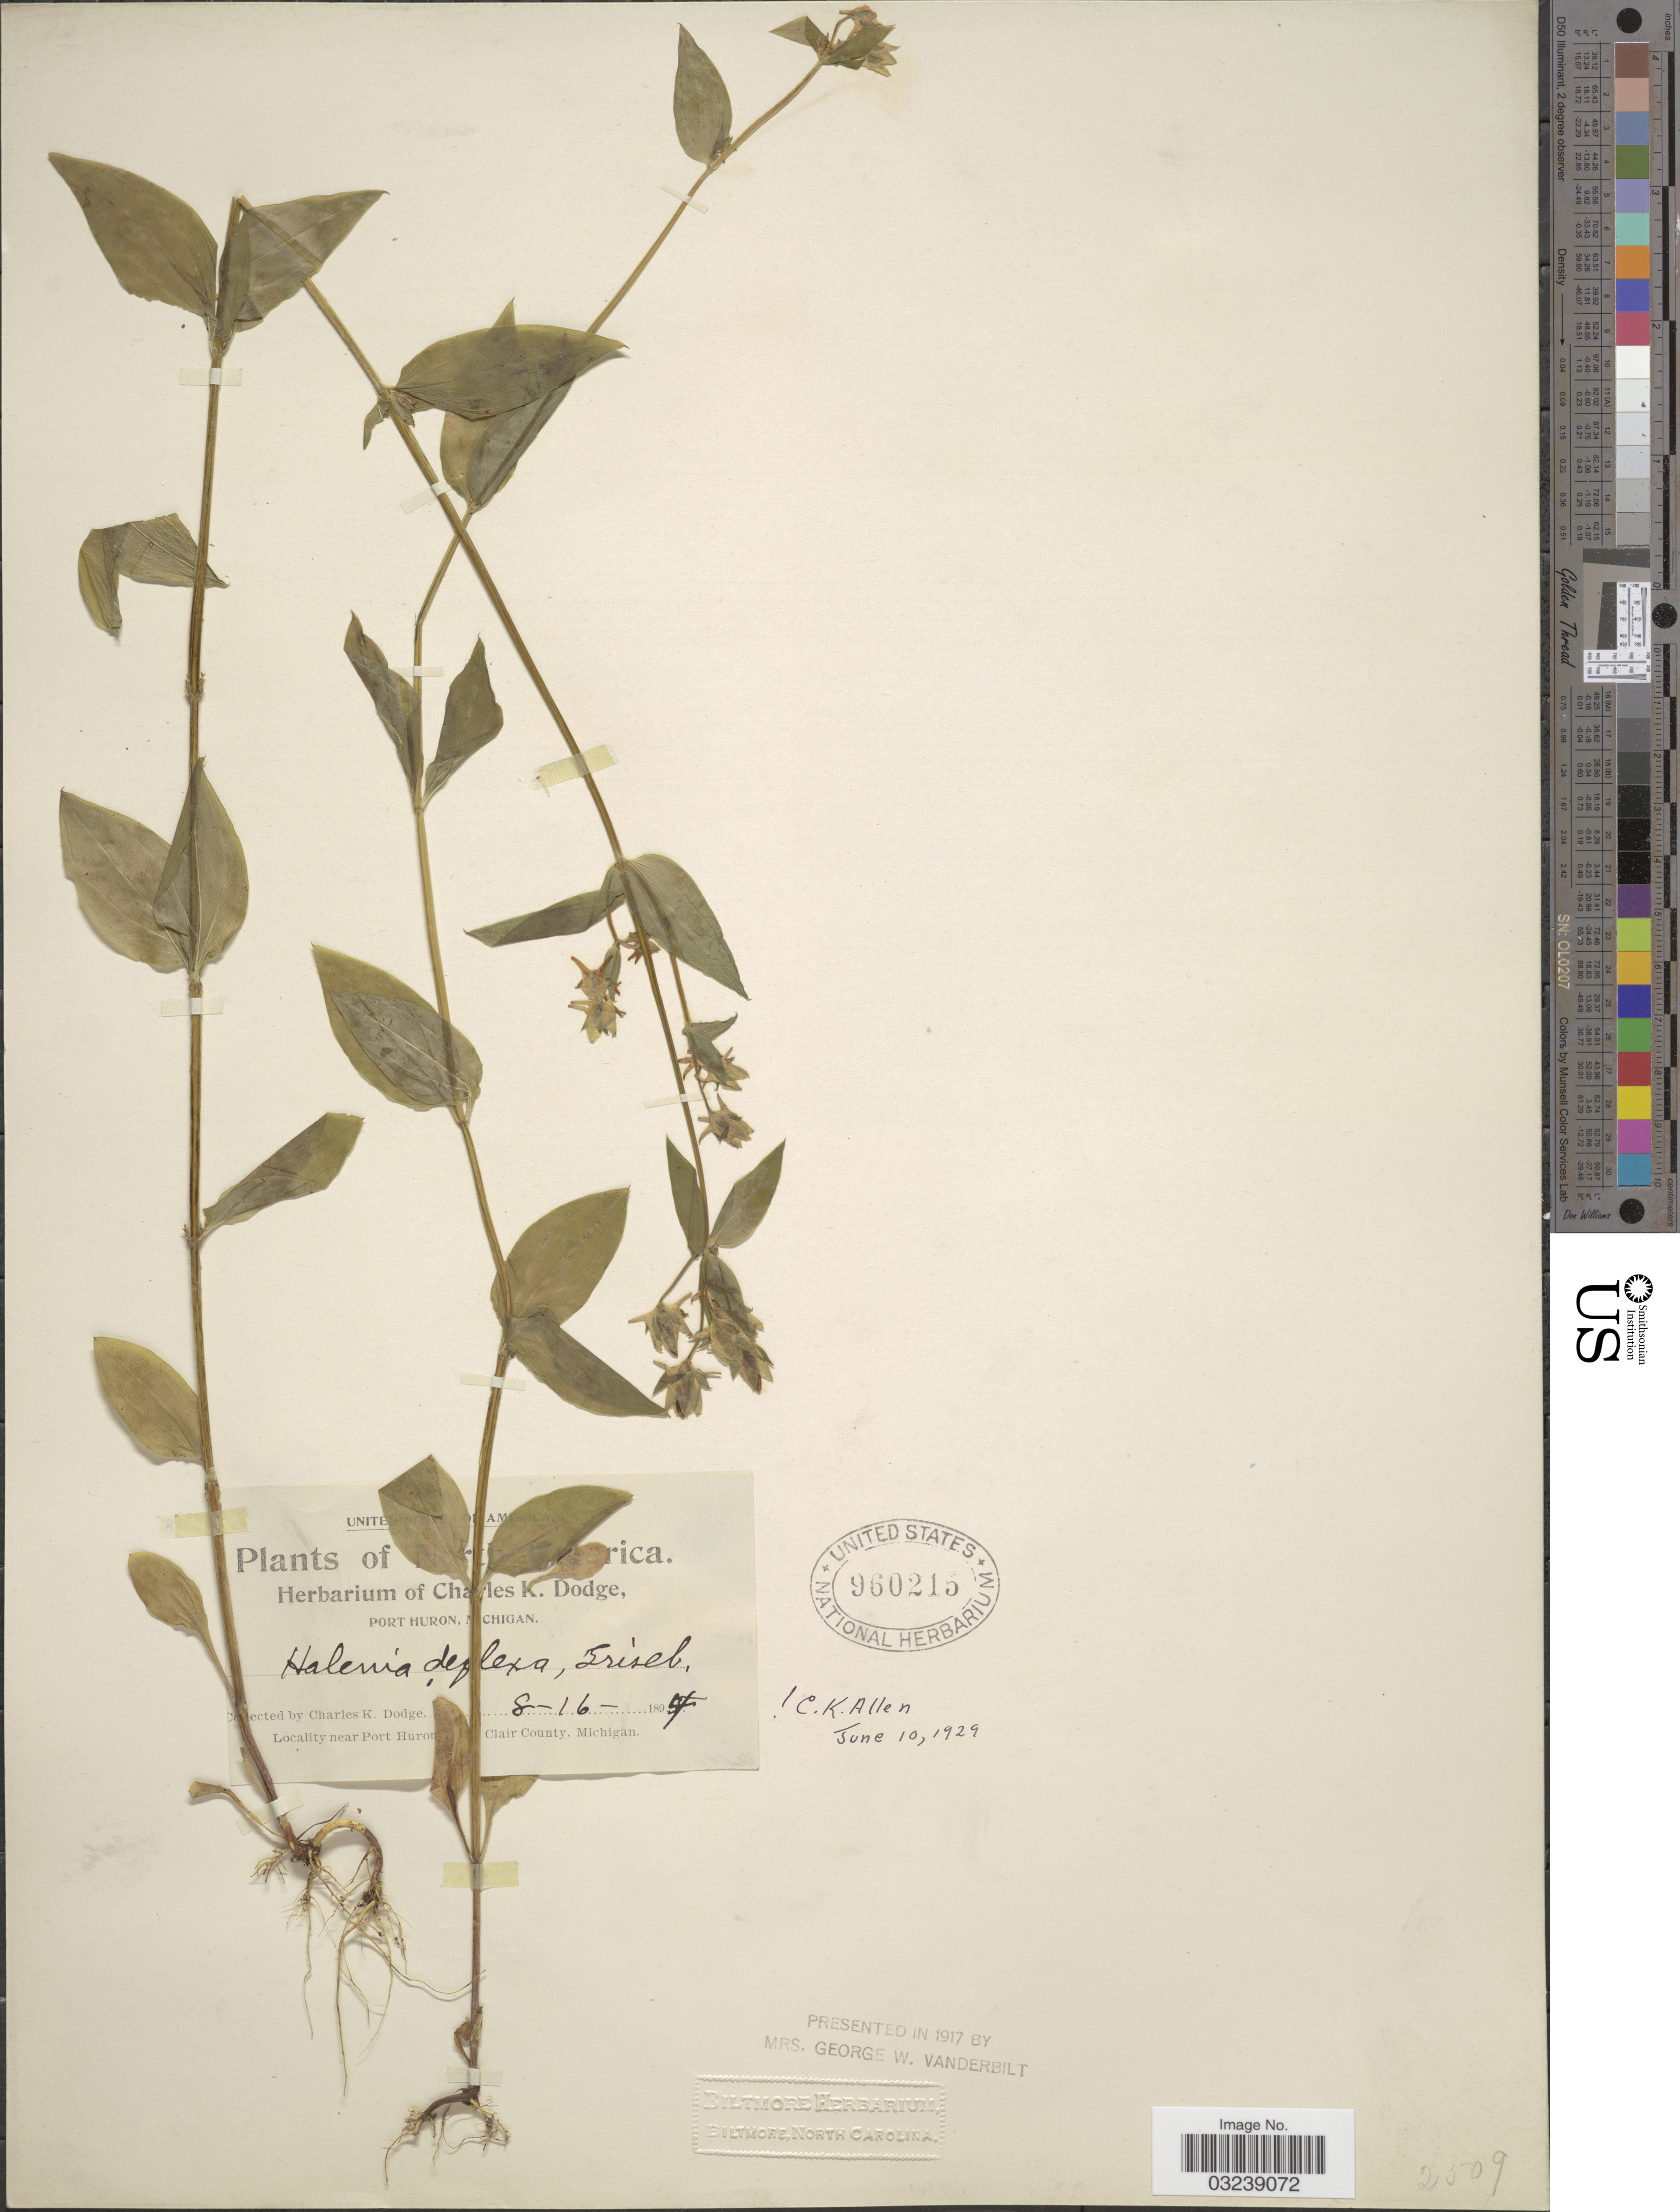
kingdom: Plantae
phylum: Tracheophyta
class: Magnoliopsida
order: Gentianales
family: Gentianaceae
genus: Halenia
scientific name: Halenia deflexa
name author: (Sm.) Griseb.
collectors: C. K. Dodge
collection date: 1894-08-16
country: United States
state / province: Michigan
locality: Near Port Huron, in St. Clair County.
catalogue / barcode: US 960215